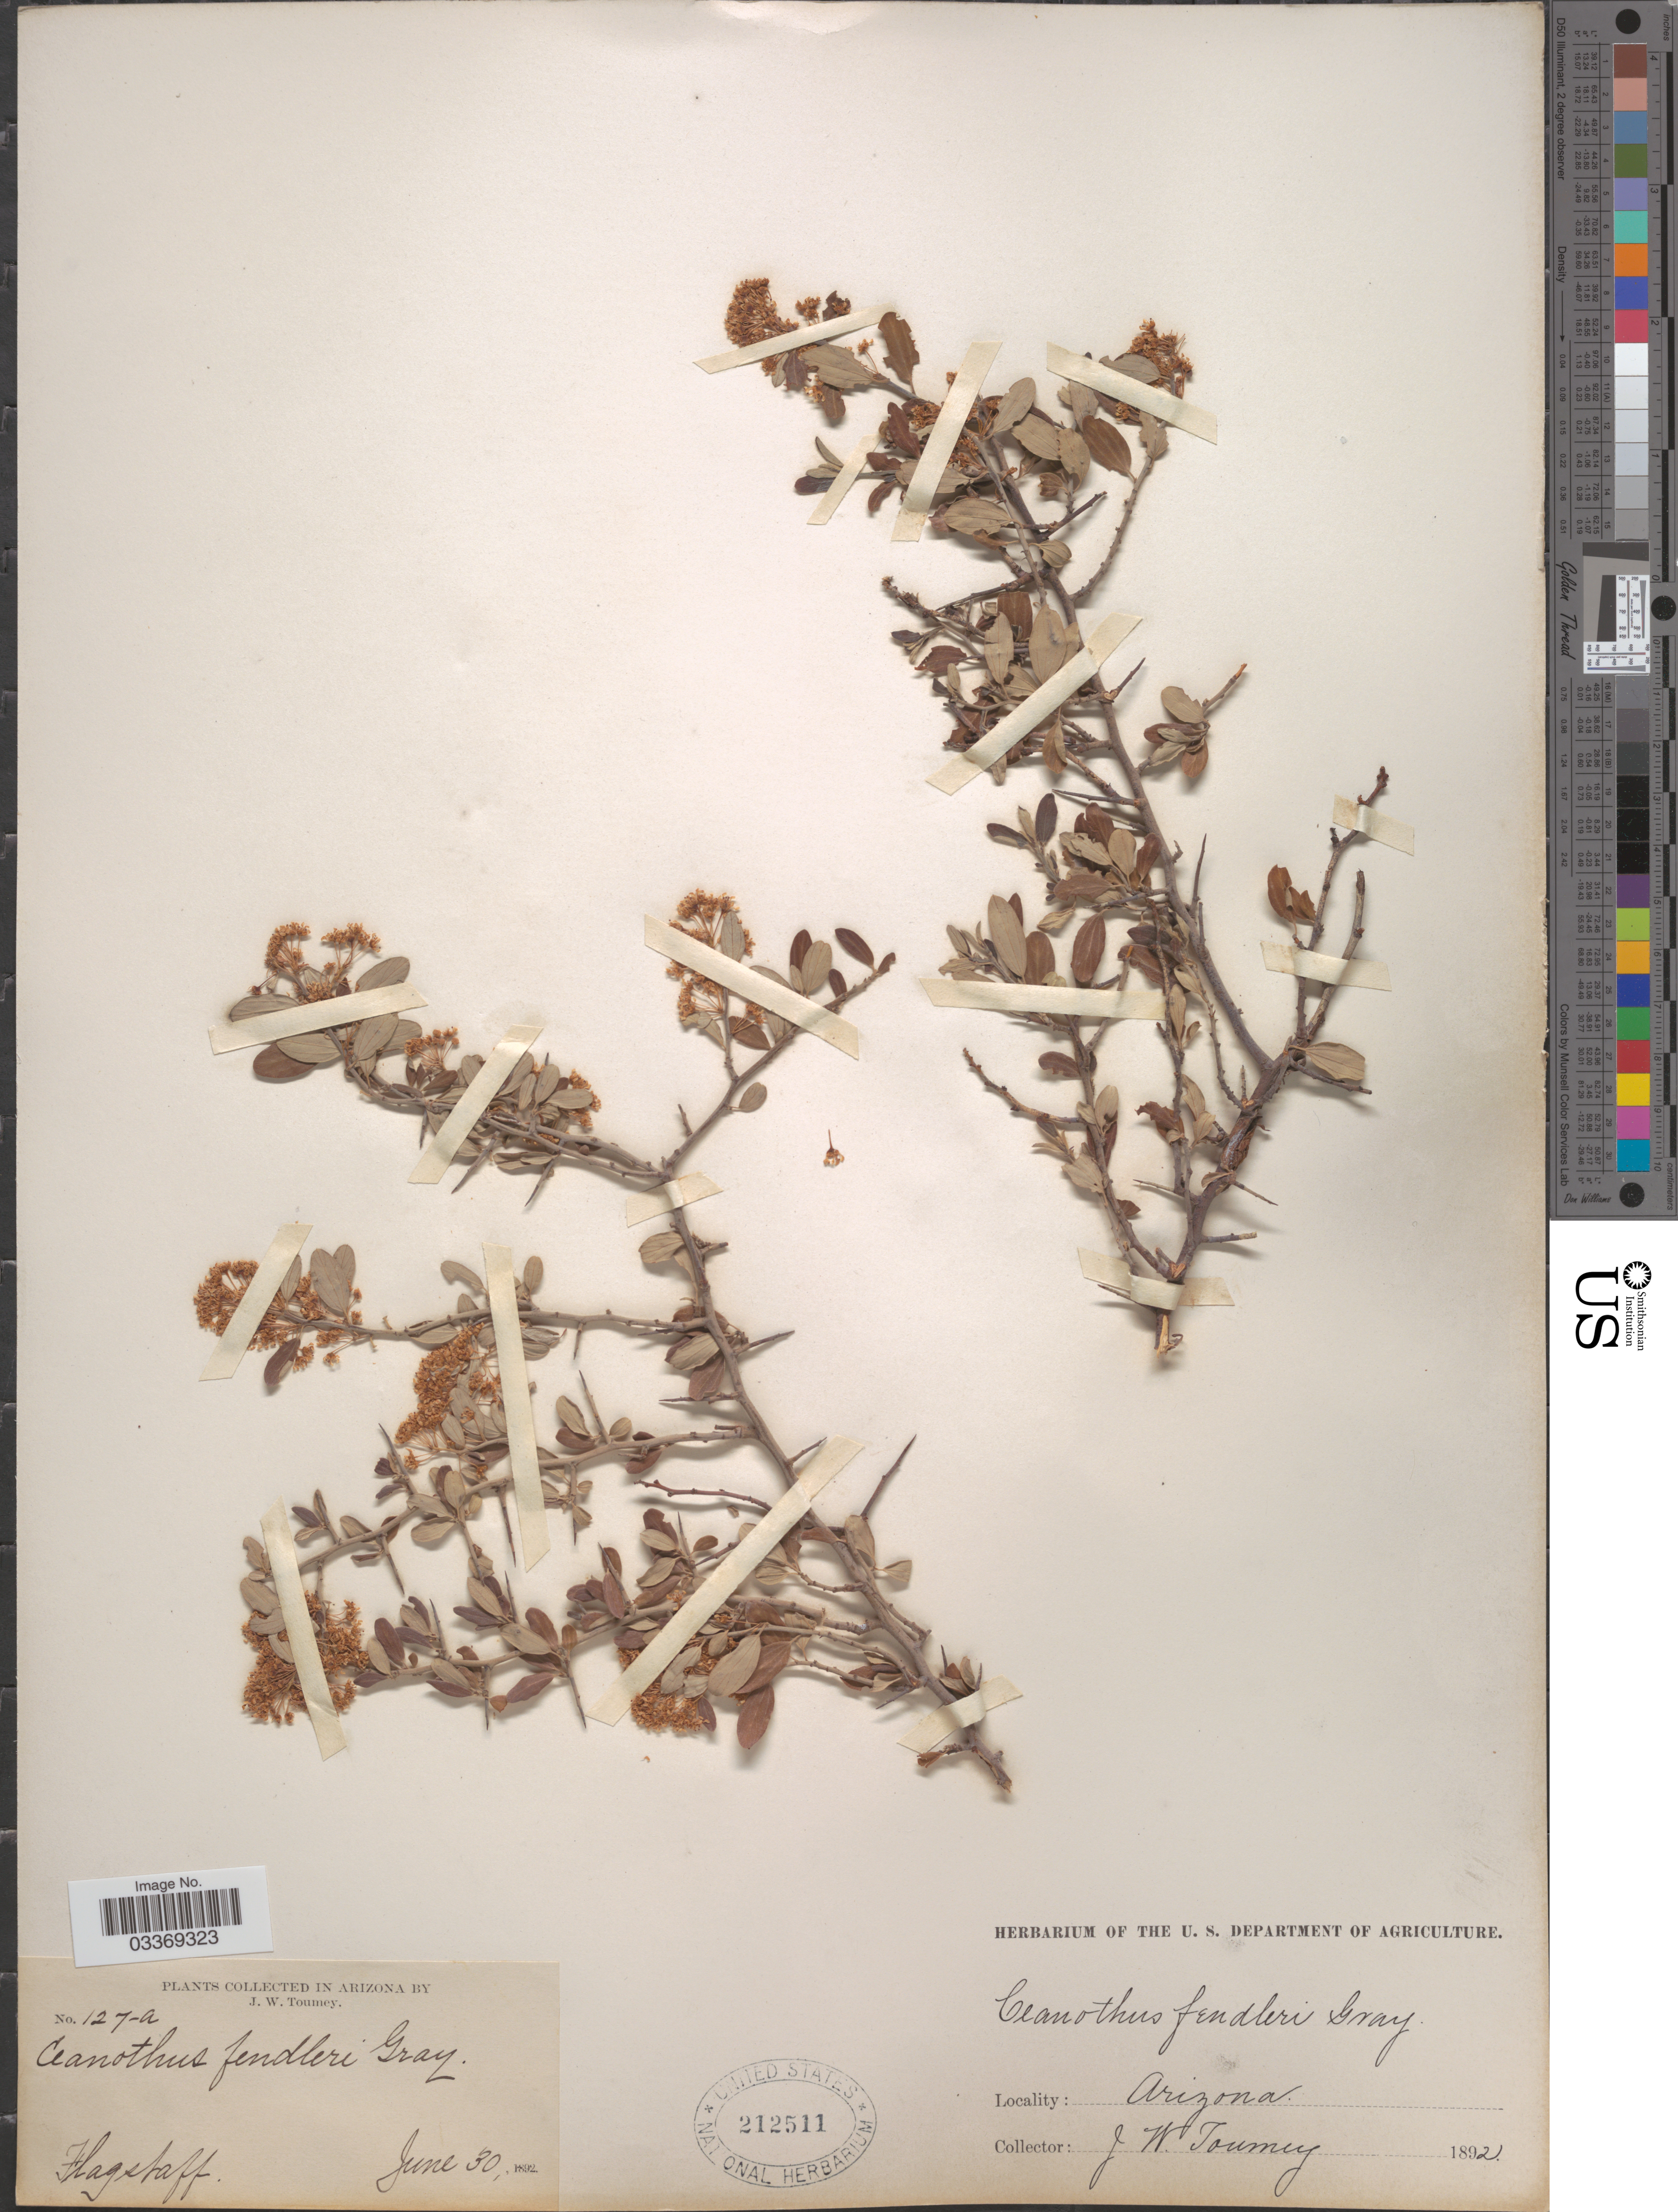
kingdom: Plantae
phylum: Tracheophyta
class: Magnoliopsida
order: Rosales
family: Rhamnaceae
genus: Ceanothus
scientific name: Ceanothus fendleri var. venosus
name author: (A. Gray) Trel.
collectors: J. W. Toumey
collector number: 127-a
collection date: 1892-06-30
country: United States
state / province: Arizona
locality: Flagstaff.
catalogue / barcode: US 212511